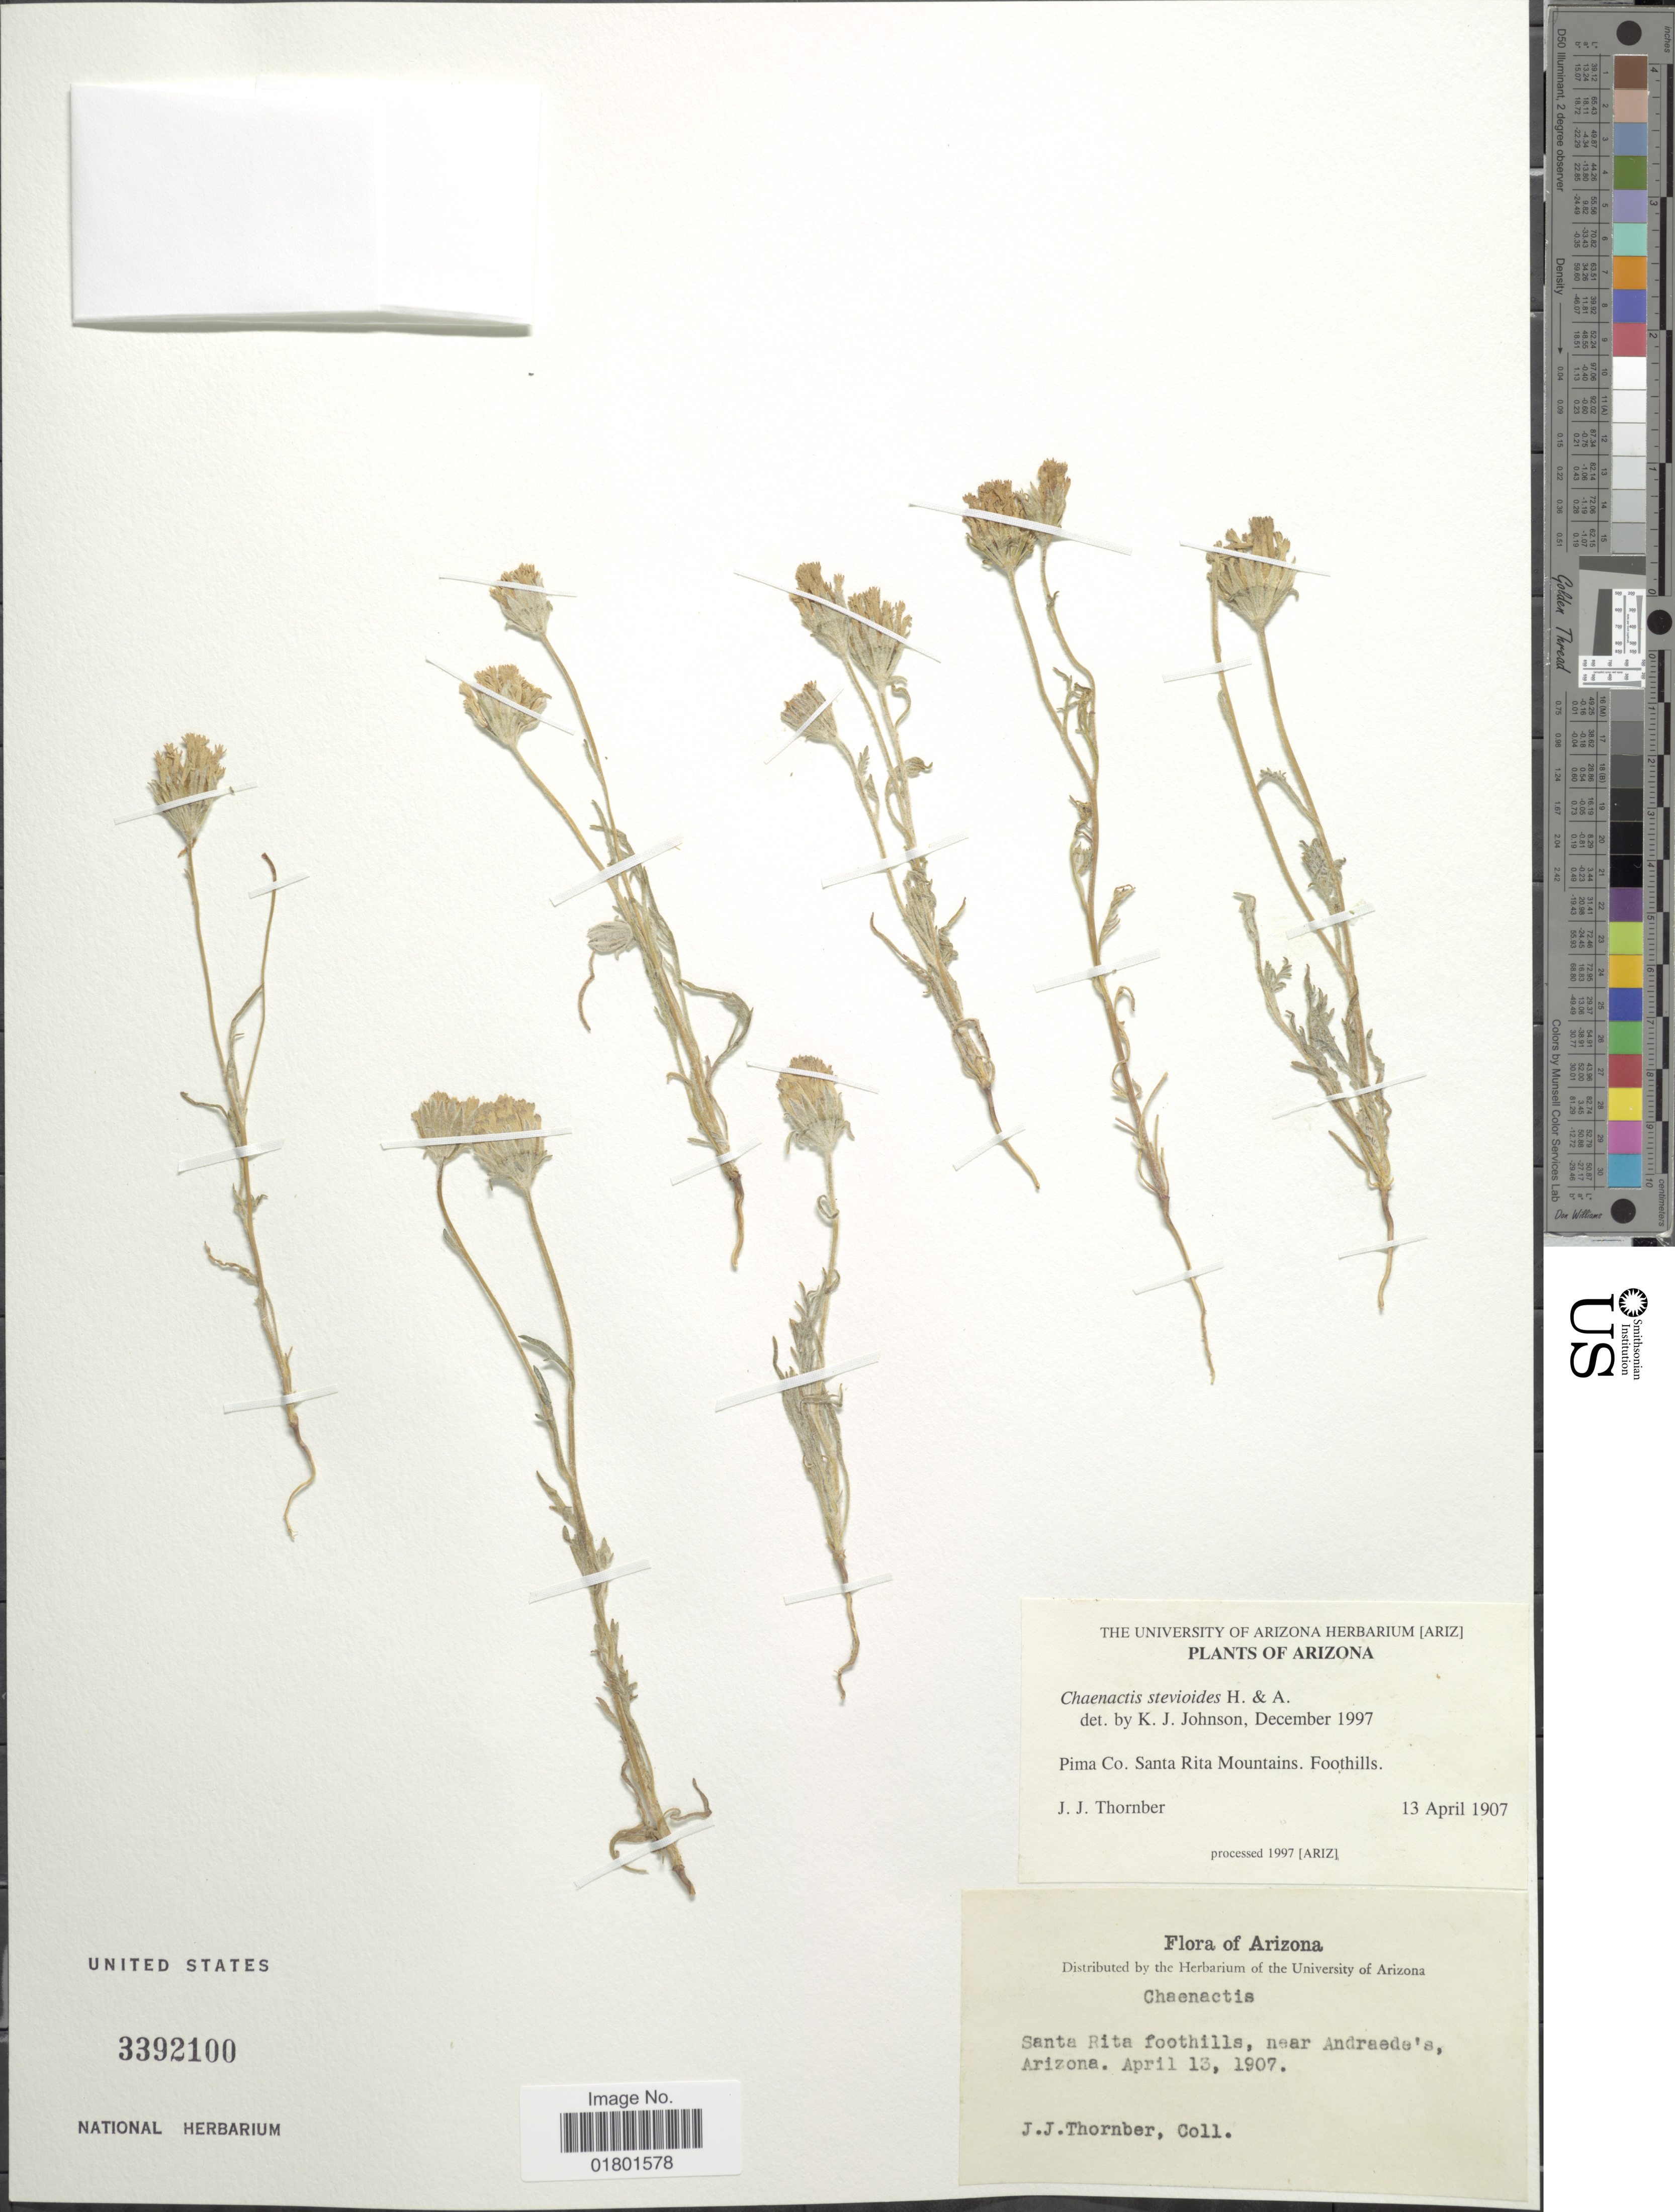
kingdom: Plantae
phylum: Tracheophyta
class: Magnoliopsida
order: Asterales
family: Asteraceae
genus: Chaenactis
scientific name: Chaenactis stevioides var. thornberi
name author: Stockw.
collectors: J. Thornber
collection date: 1907-04-13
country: United States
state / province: Arizona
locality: Pima Co., Santa Rita Mountains, Santa Rita foothills, near Andraede's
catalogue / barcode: US 3392100